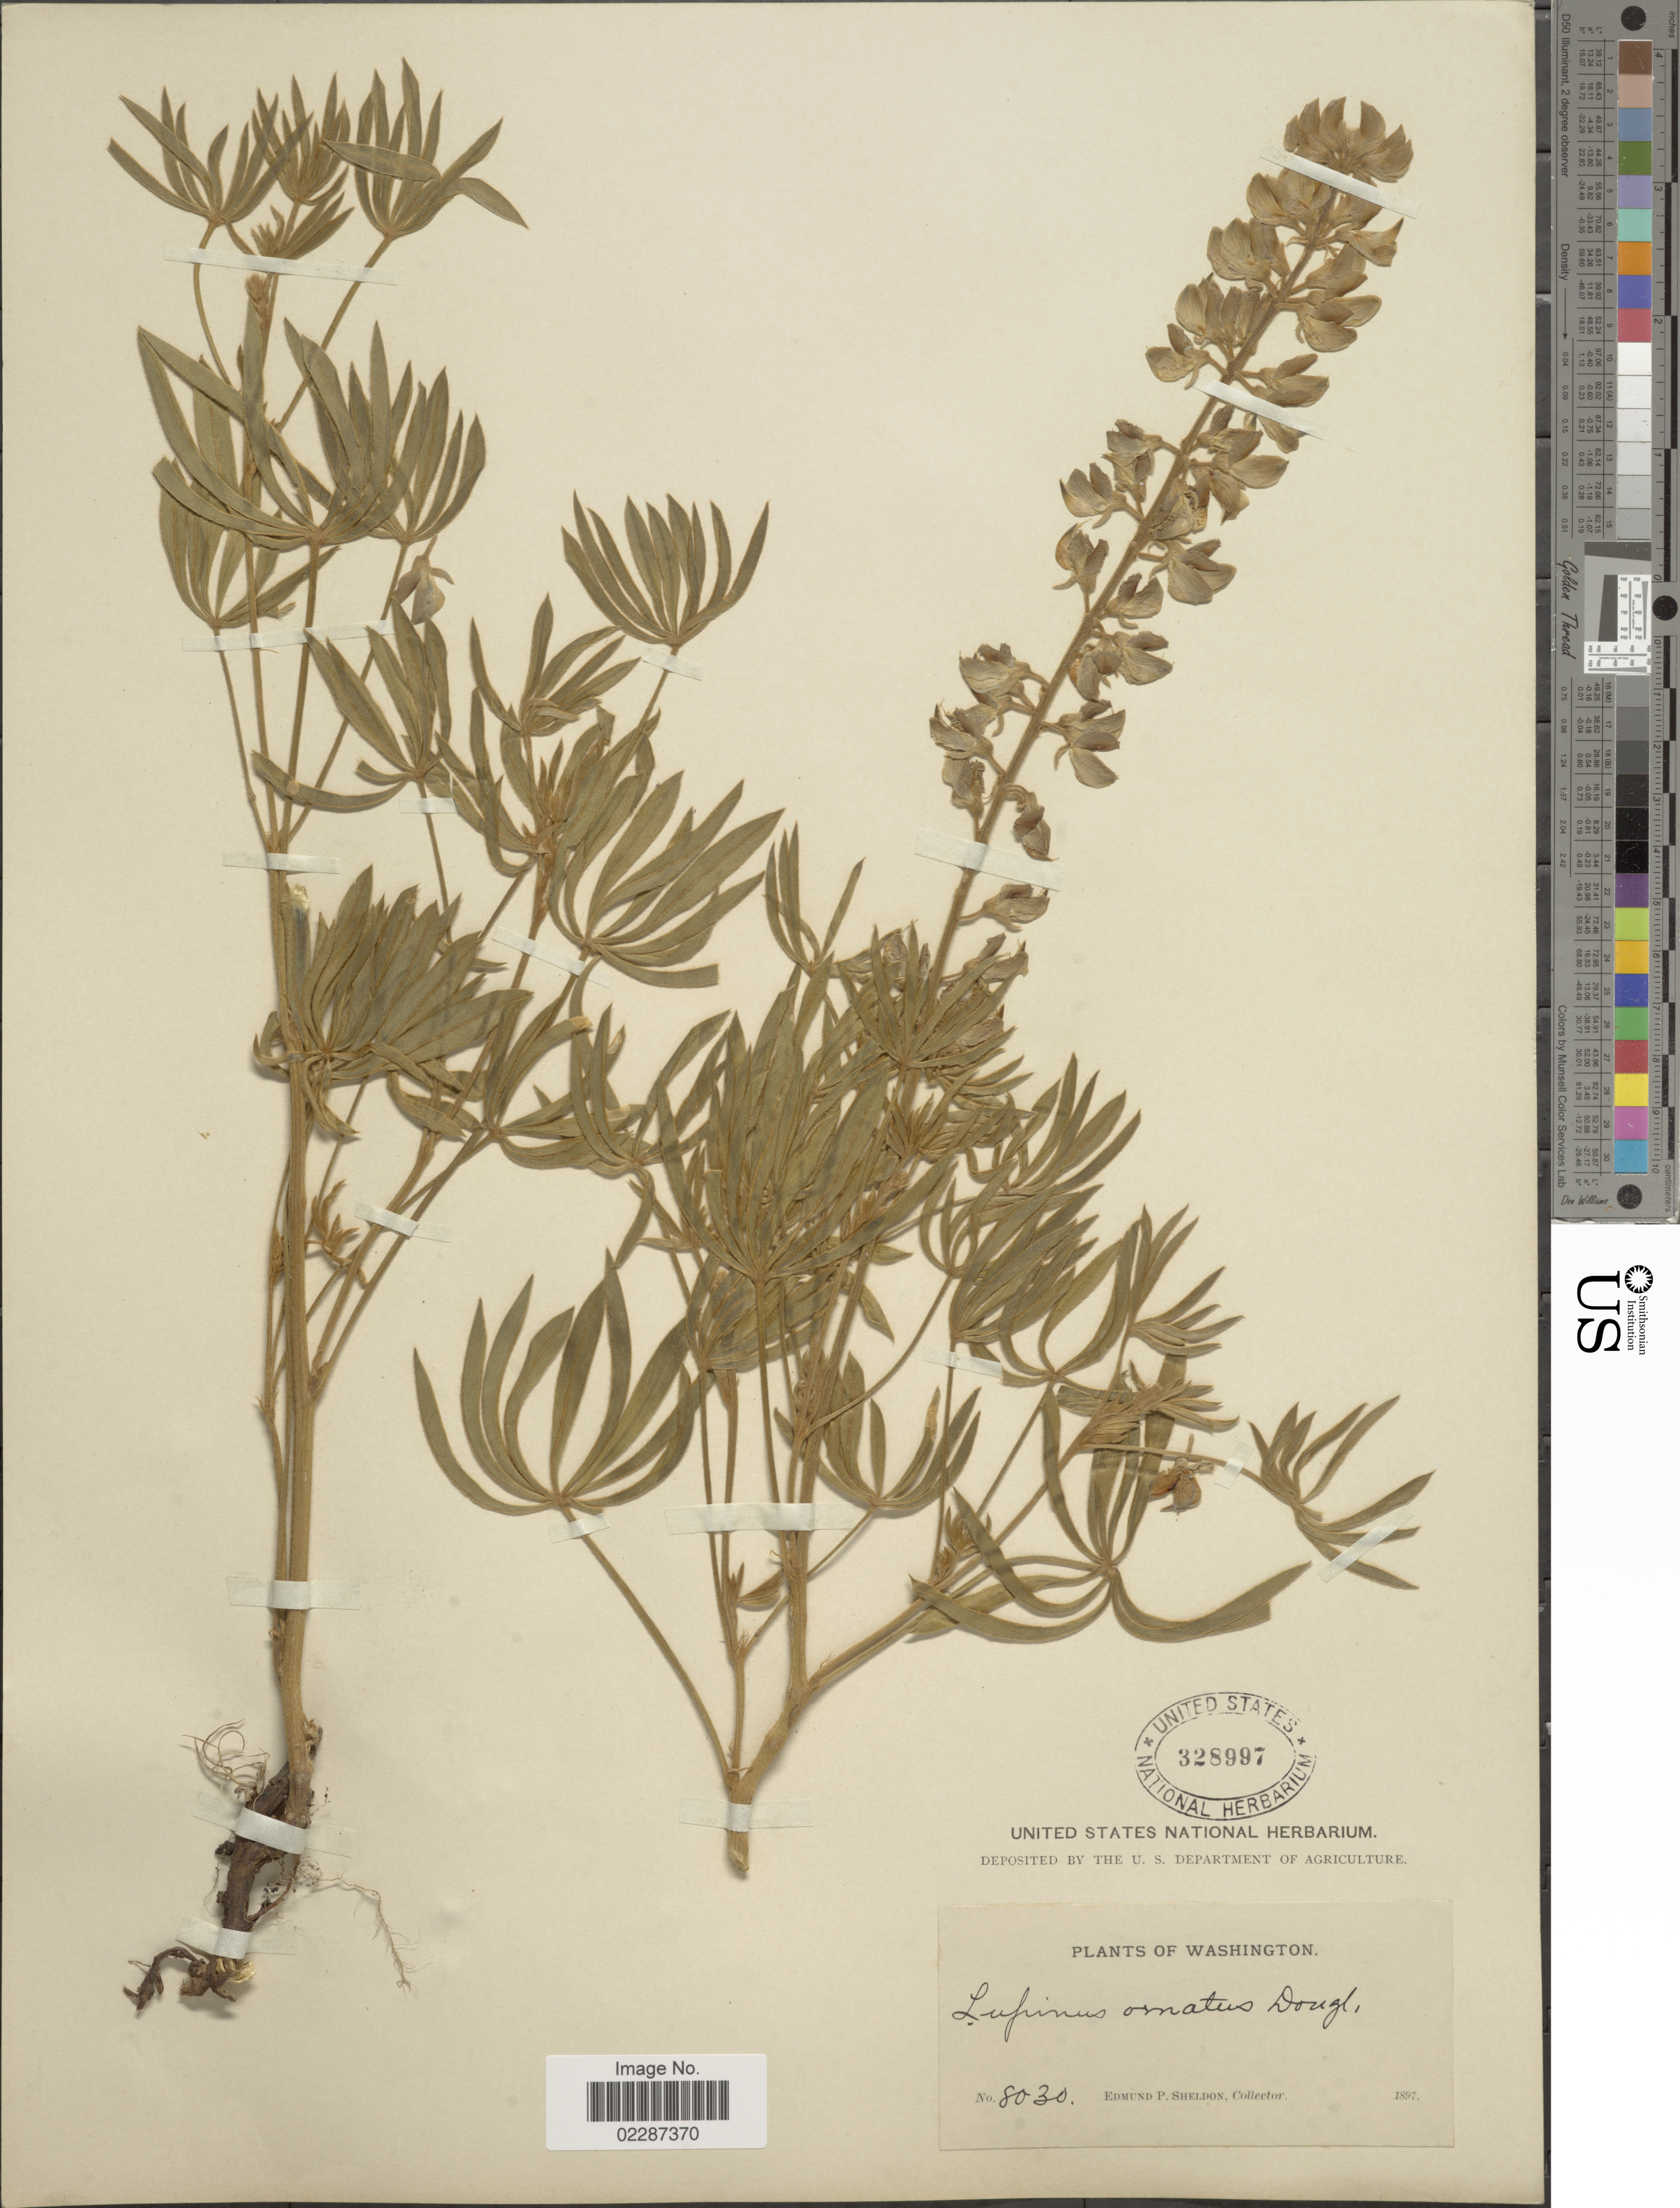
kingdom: Plantae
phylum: Tracheophyta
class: Magnoliopsida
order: Fabales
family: Fabaceae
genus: Lupinus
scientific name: Lupinus sericeus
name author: Pursh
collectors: E. P. Sheldon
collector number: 8030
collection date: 1897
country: United States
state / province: Washington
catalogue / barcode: US 328997